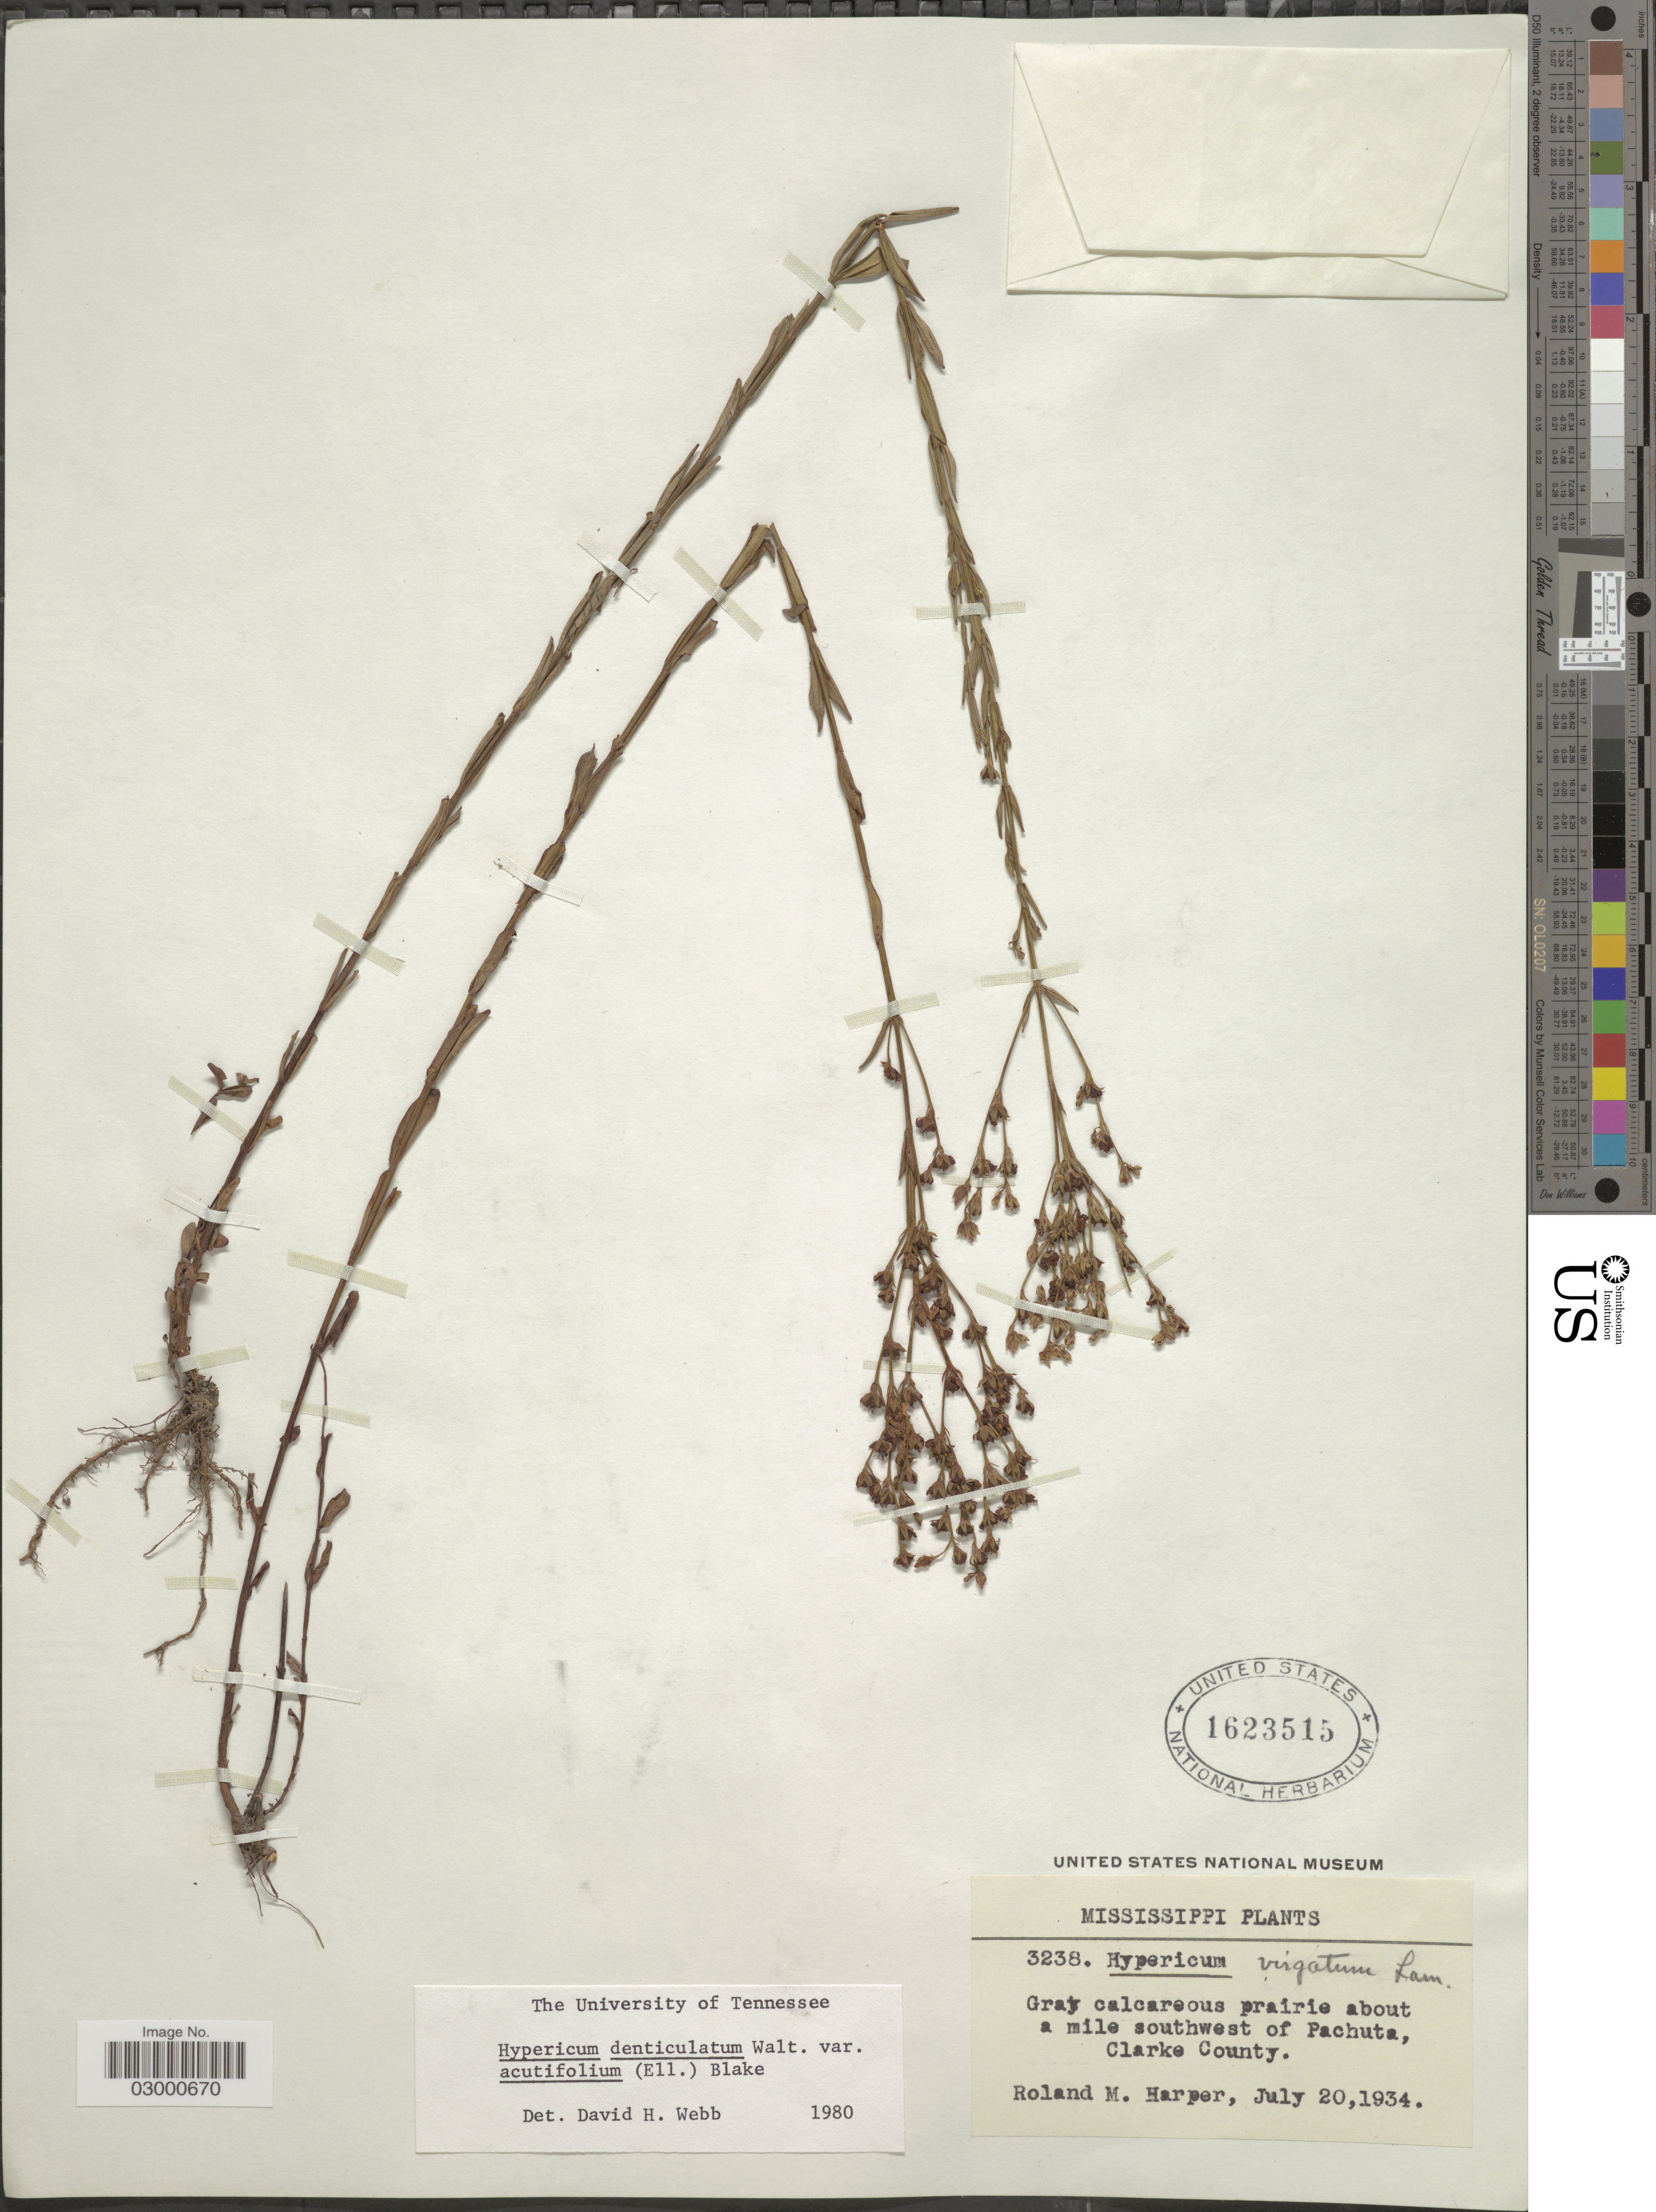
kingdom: Plantae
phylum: Tracheophyta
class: Magnoliopsida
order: Malpighiales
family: Hypericaceae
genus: Hypericum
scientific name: Hypericum denticulatum var. acutifolium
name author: (Elliott) N. Robson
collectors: R. M. Harper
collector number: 3238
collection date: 1934-07-20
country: United States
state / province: Mississippi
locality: Prairie about a mile southwest of Pachuta, Clarke County.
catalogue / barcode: US 1623515